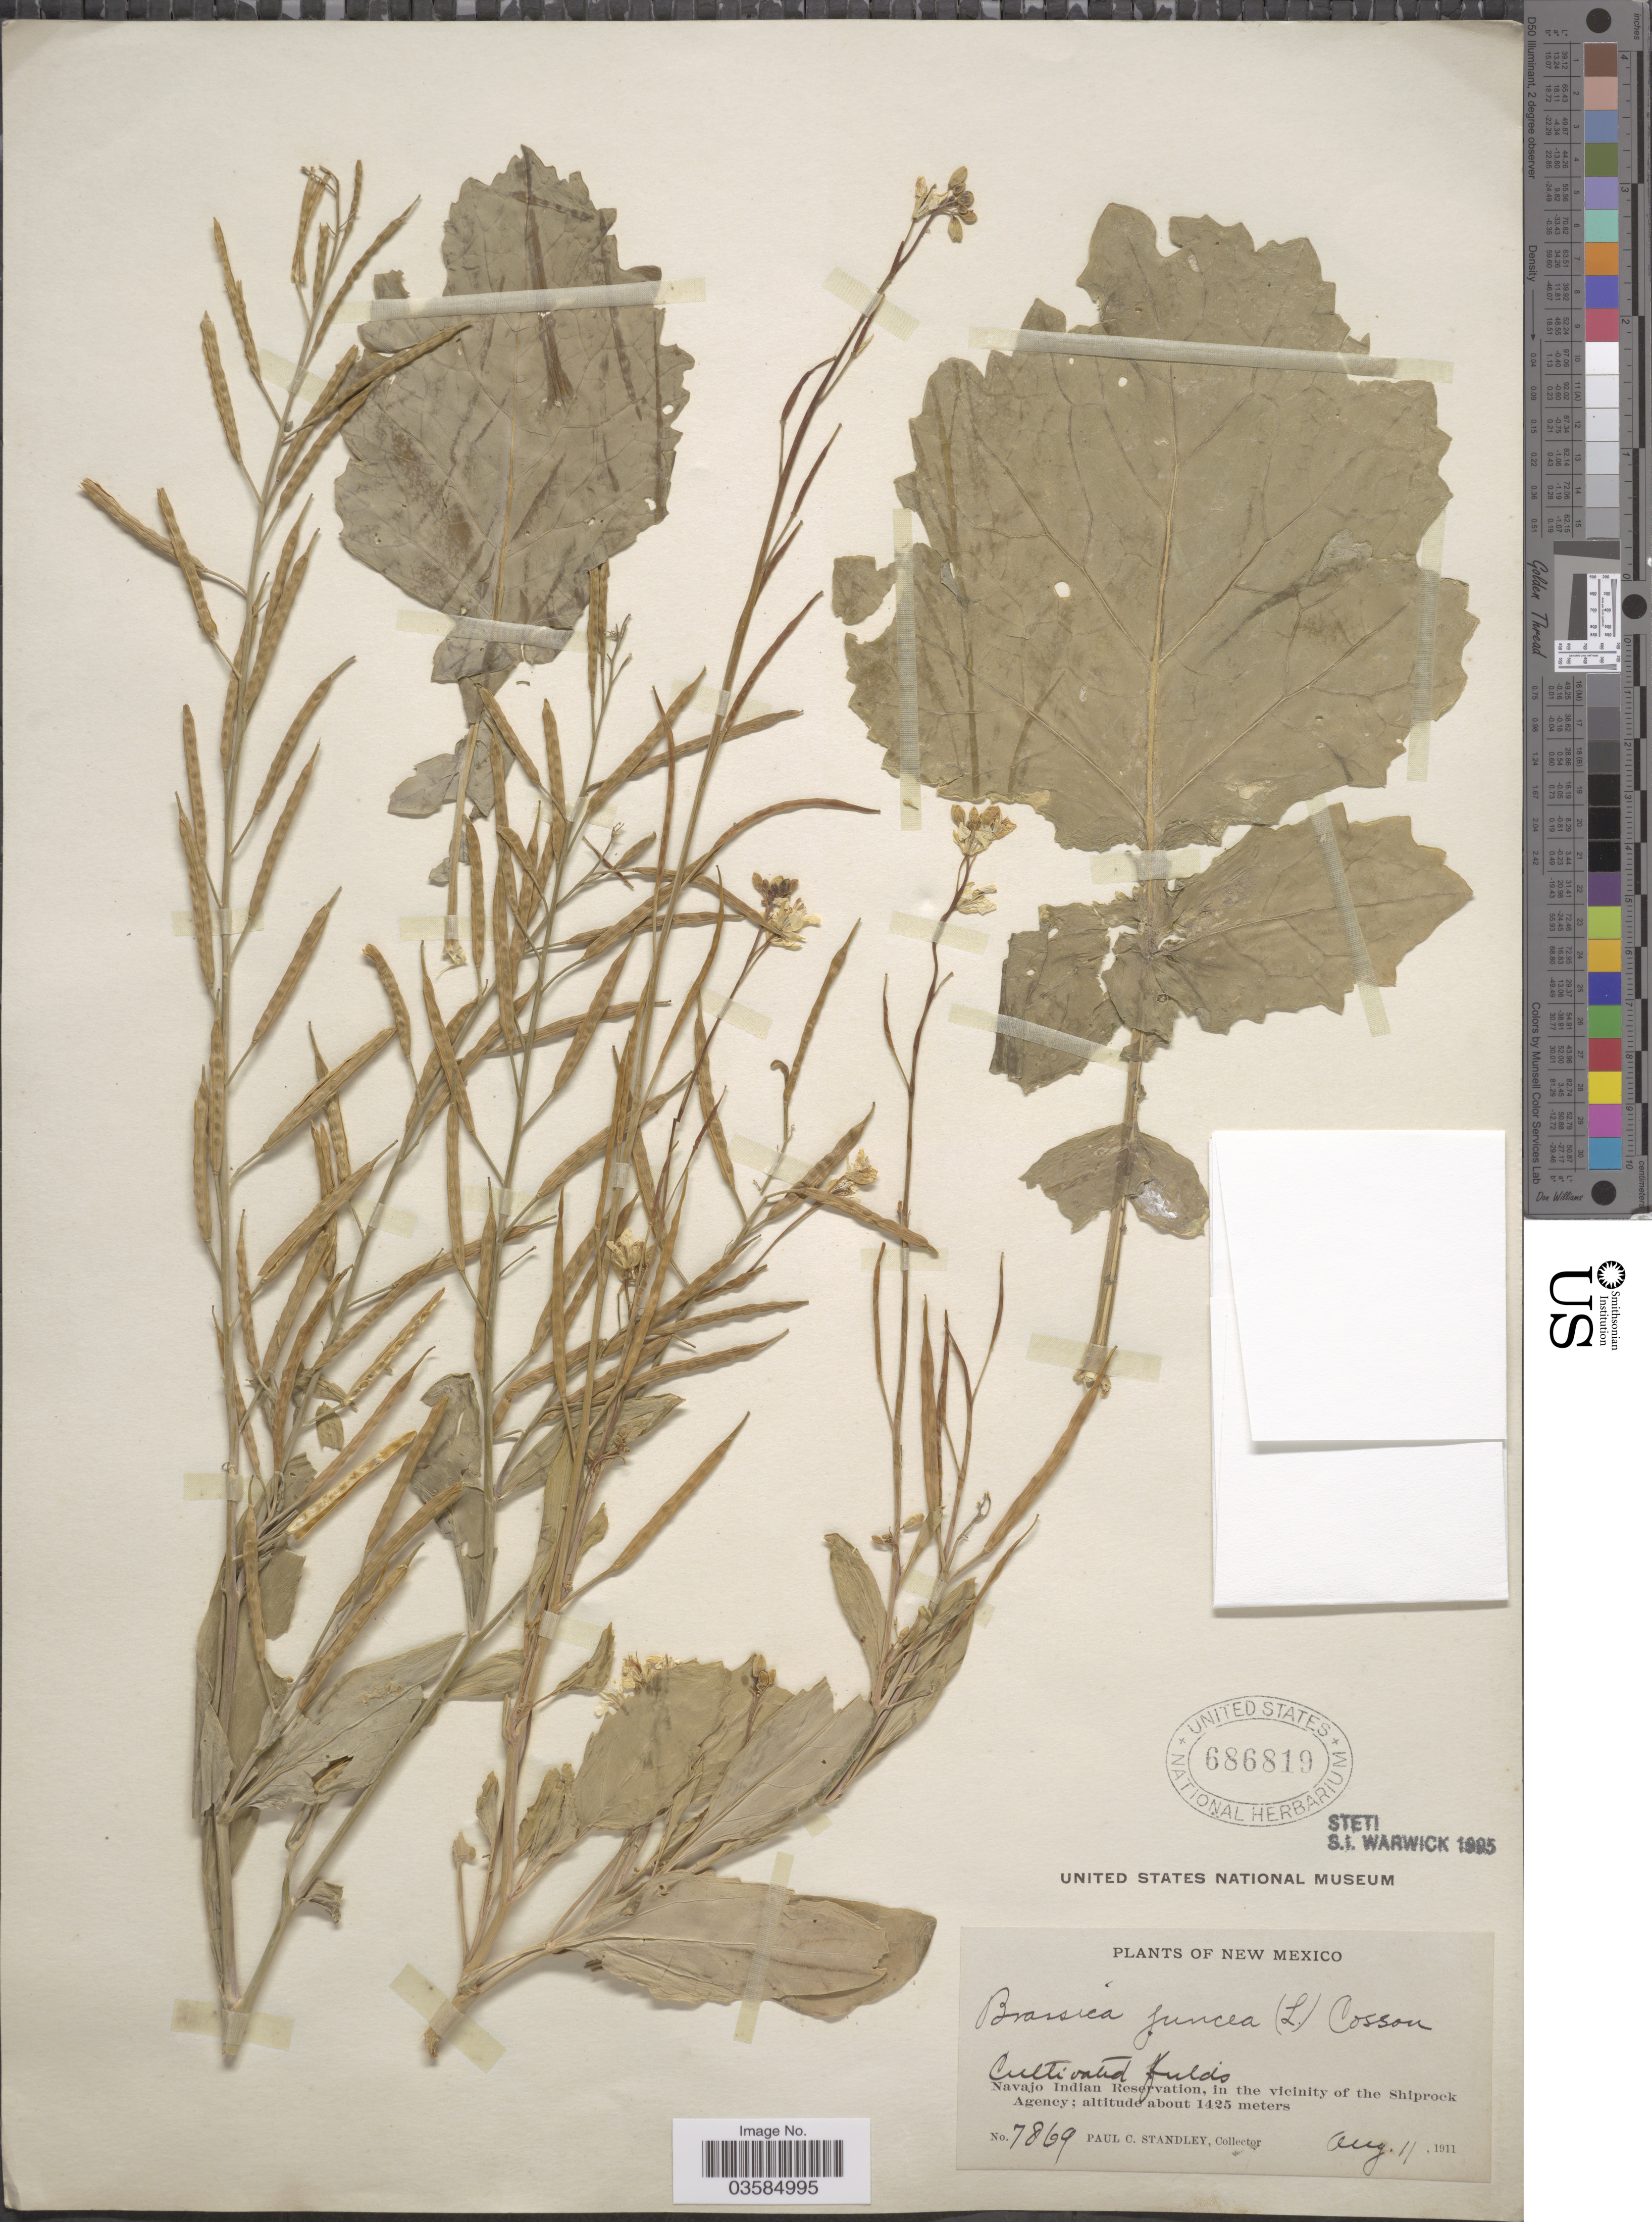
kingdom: Plantae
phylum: Tracheophyta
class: Magnoliopsida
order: Brassicales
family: Brassicaceae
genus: Brassica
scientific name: Brassica juncea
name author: (L.) Czern.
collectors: P. C. Standley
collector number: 7869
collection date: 1911-08-11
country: United States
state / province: New Mexico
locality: Navajo Indian Reservation, in the vicinity of the Shiprock Agency.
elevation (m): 1425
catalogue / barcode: US 686819